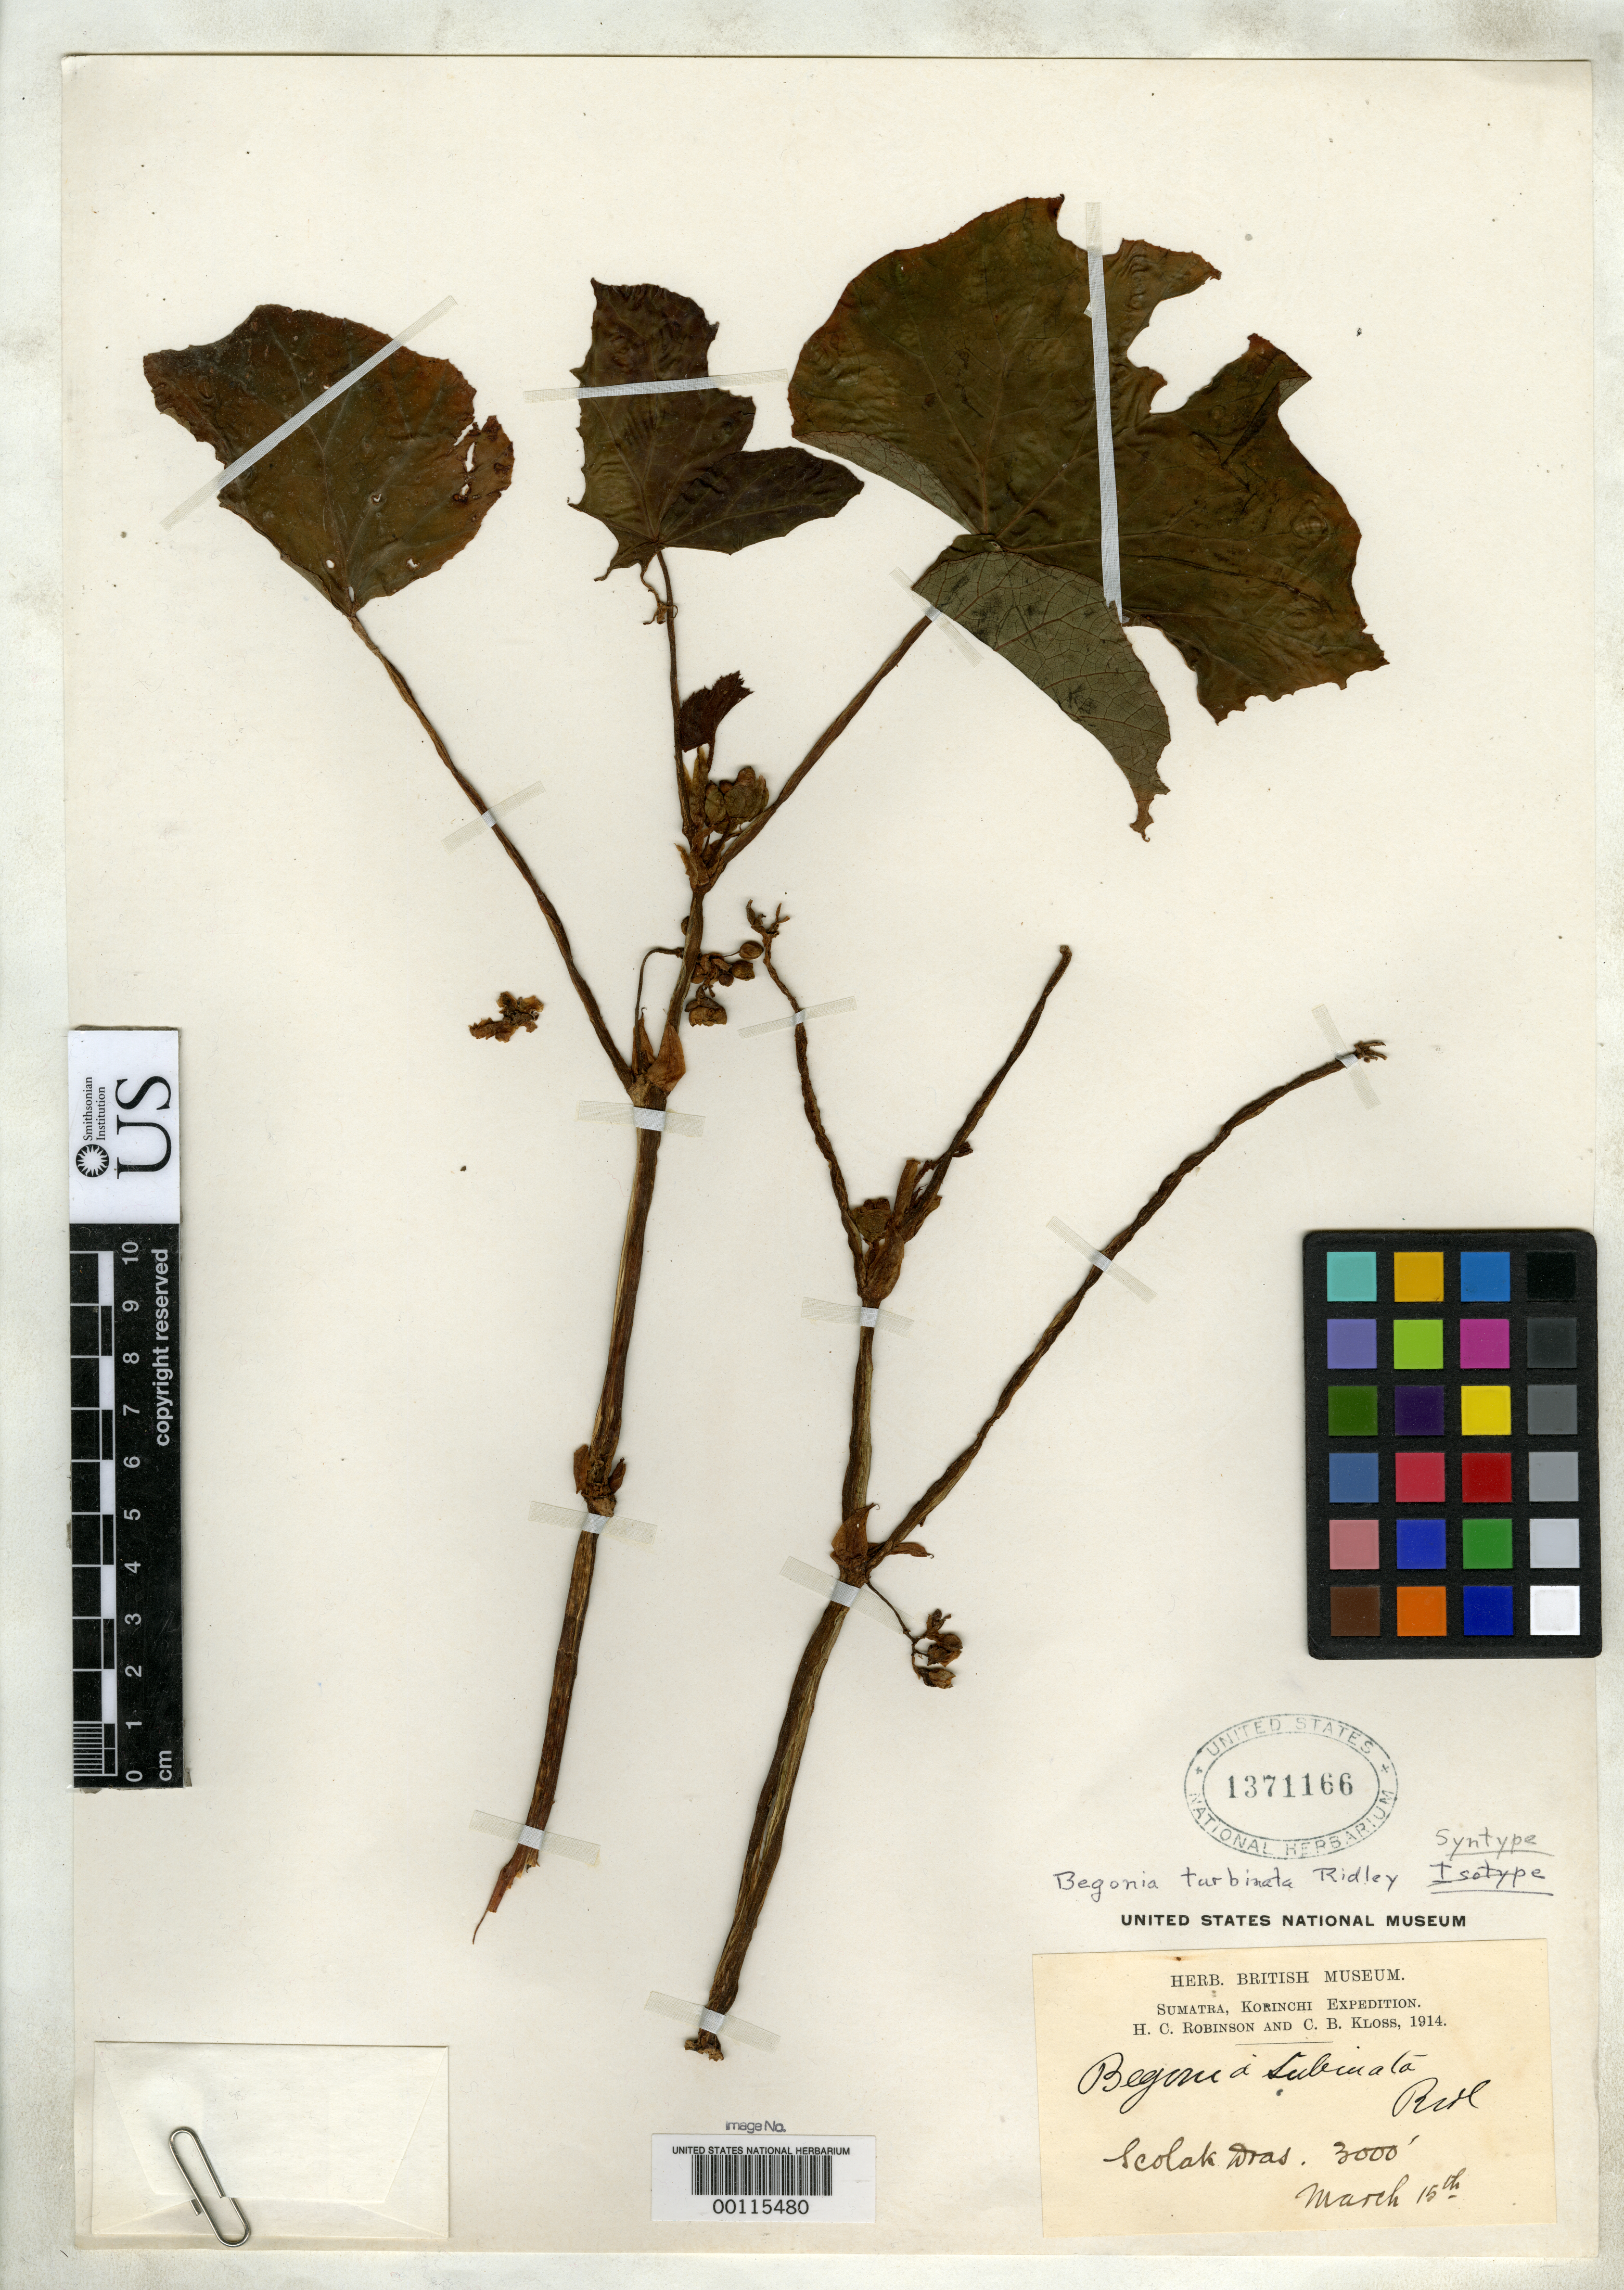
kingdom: Plantae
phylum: Tracheophyta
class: Magnoliopsida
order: Cucurbitales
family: Begoniaceae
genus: Begonia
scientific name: Begonia turbinata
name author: Ridl.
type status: Syntype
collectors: H. C. Robinson & C. Kloss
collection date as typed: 15 Mar 1914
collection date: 1914-03-15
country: Indonesia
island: Sumatra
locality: Siolak Dras; alt. 3000 ft.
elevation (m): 914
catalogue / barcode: US 1371166